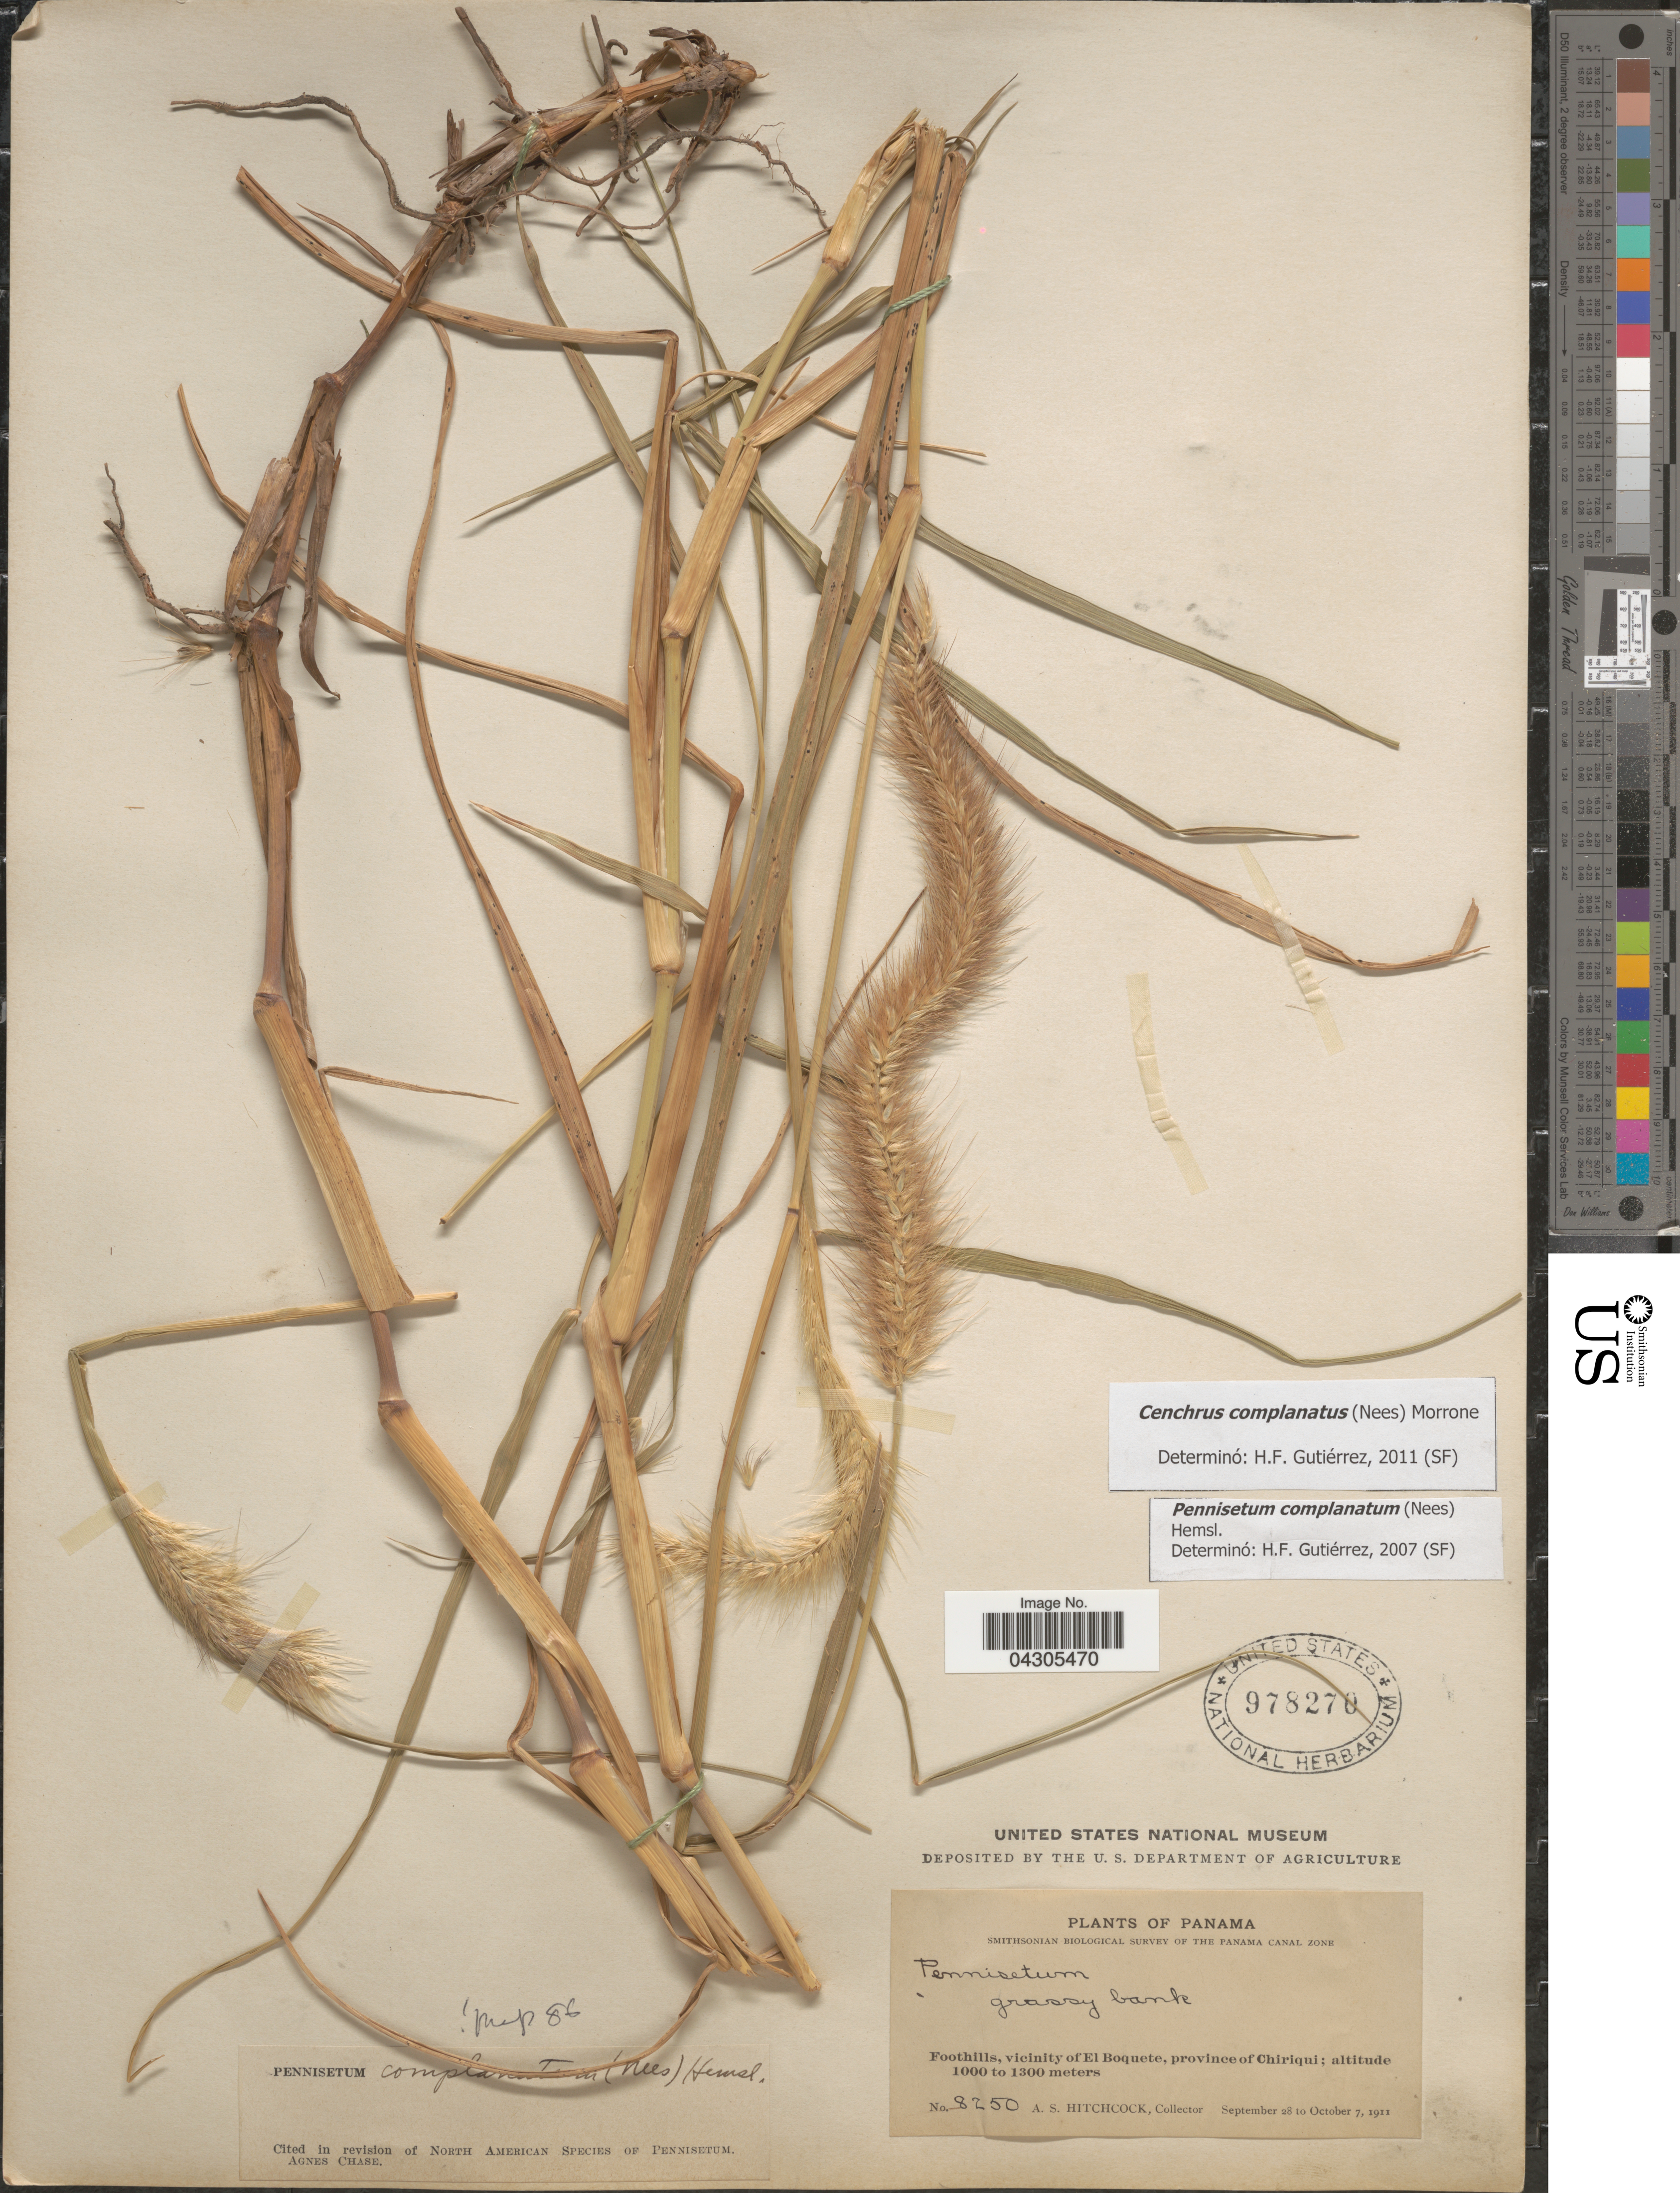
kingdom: Plantae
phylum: Tracheophyta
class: Liliopsida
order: Poales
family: Poaceae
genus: Cenchrus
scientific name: Cenchrus complanatus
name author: (Nees) Morrone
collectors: A. S. Hitchcock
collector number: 8250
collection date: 1911-09-28/1911-10-07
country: Panama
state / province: Chiriqui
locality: Smithsonian Biological Survey of the Panama Canal Zone. Foothills, vicinity of El Boquete.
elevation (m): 305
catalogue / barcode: US 978270